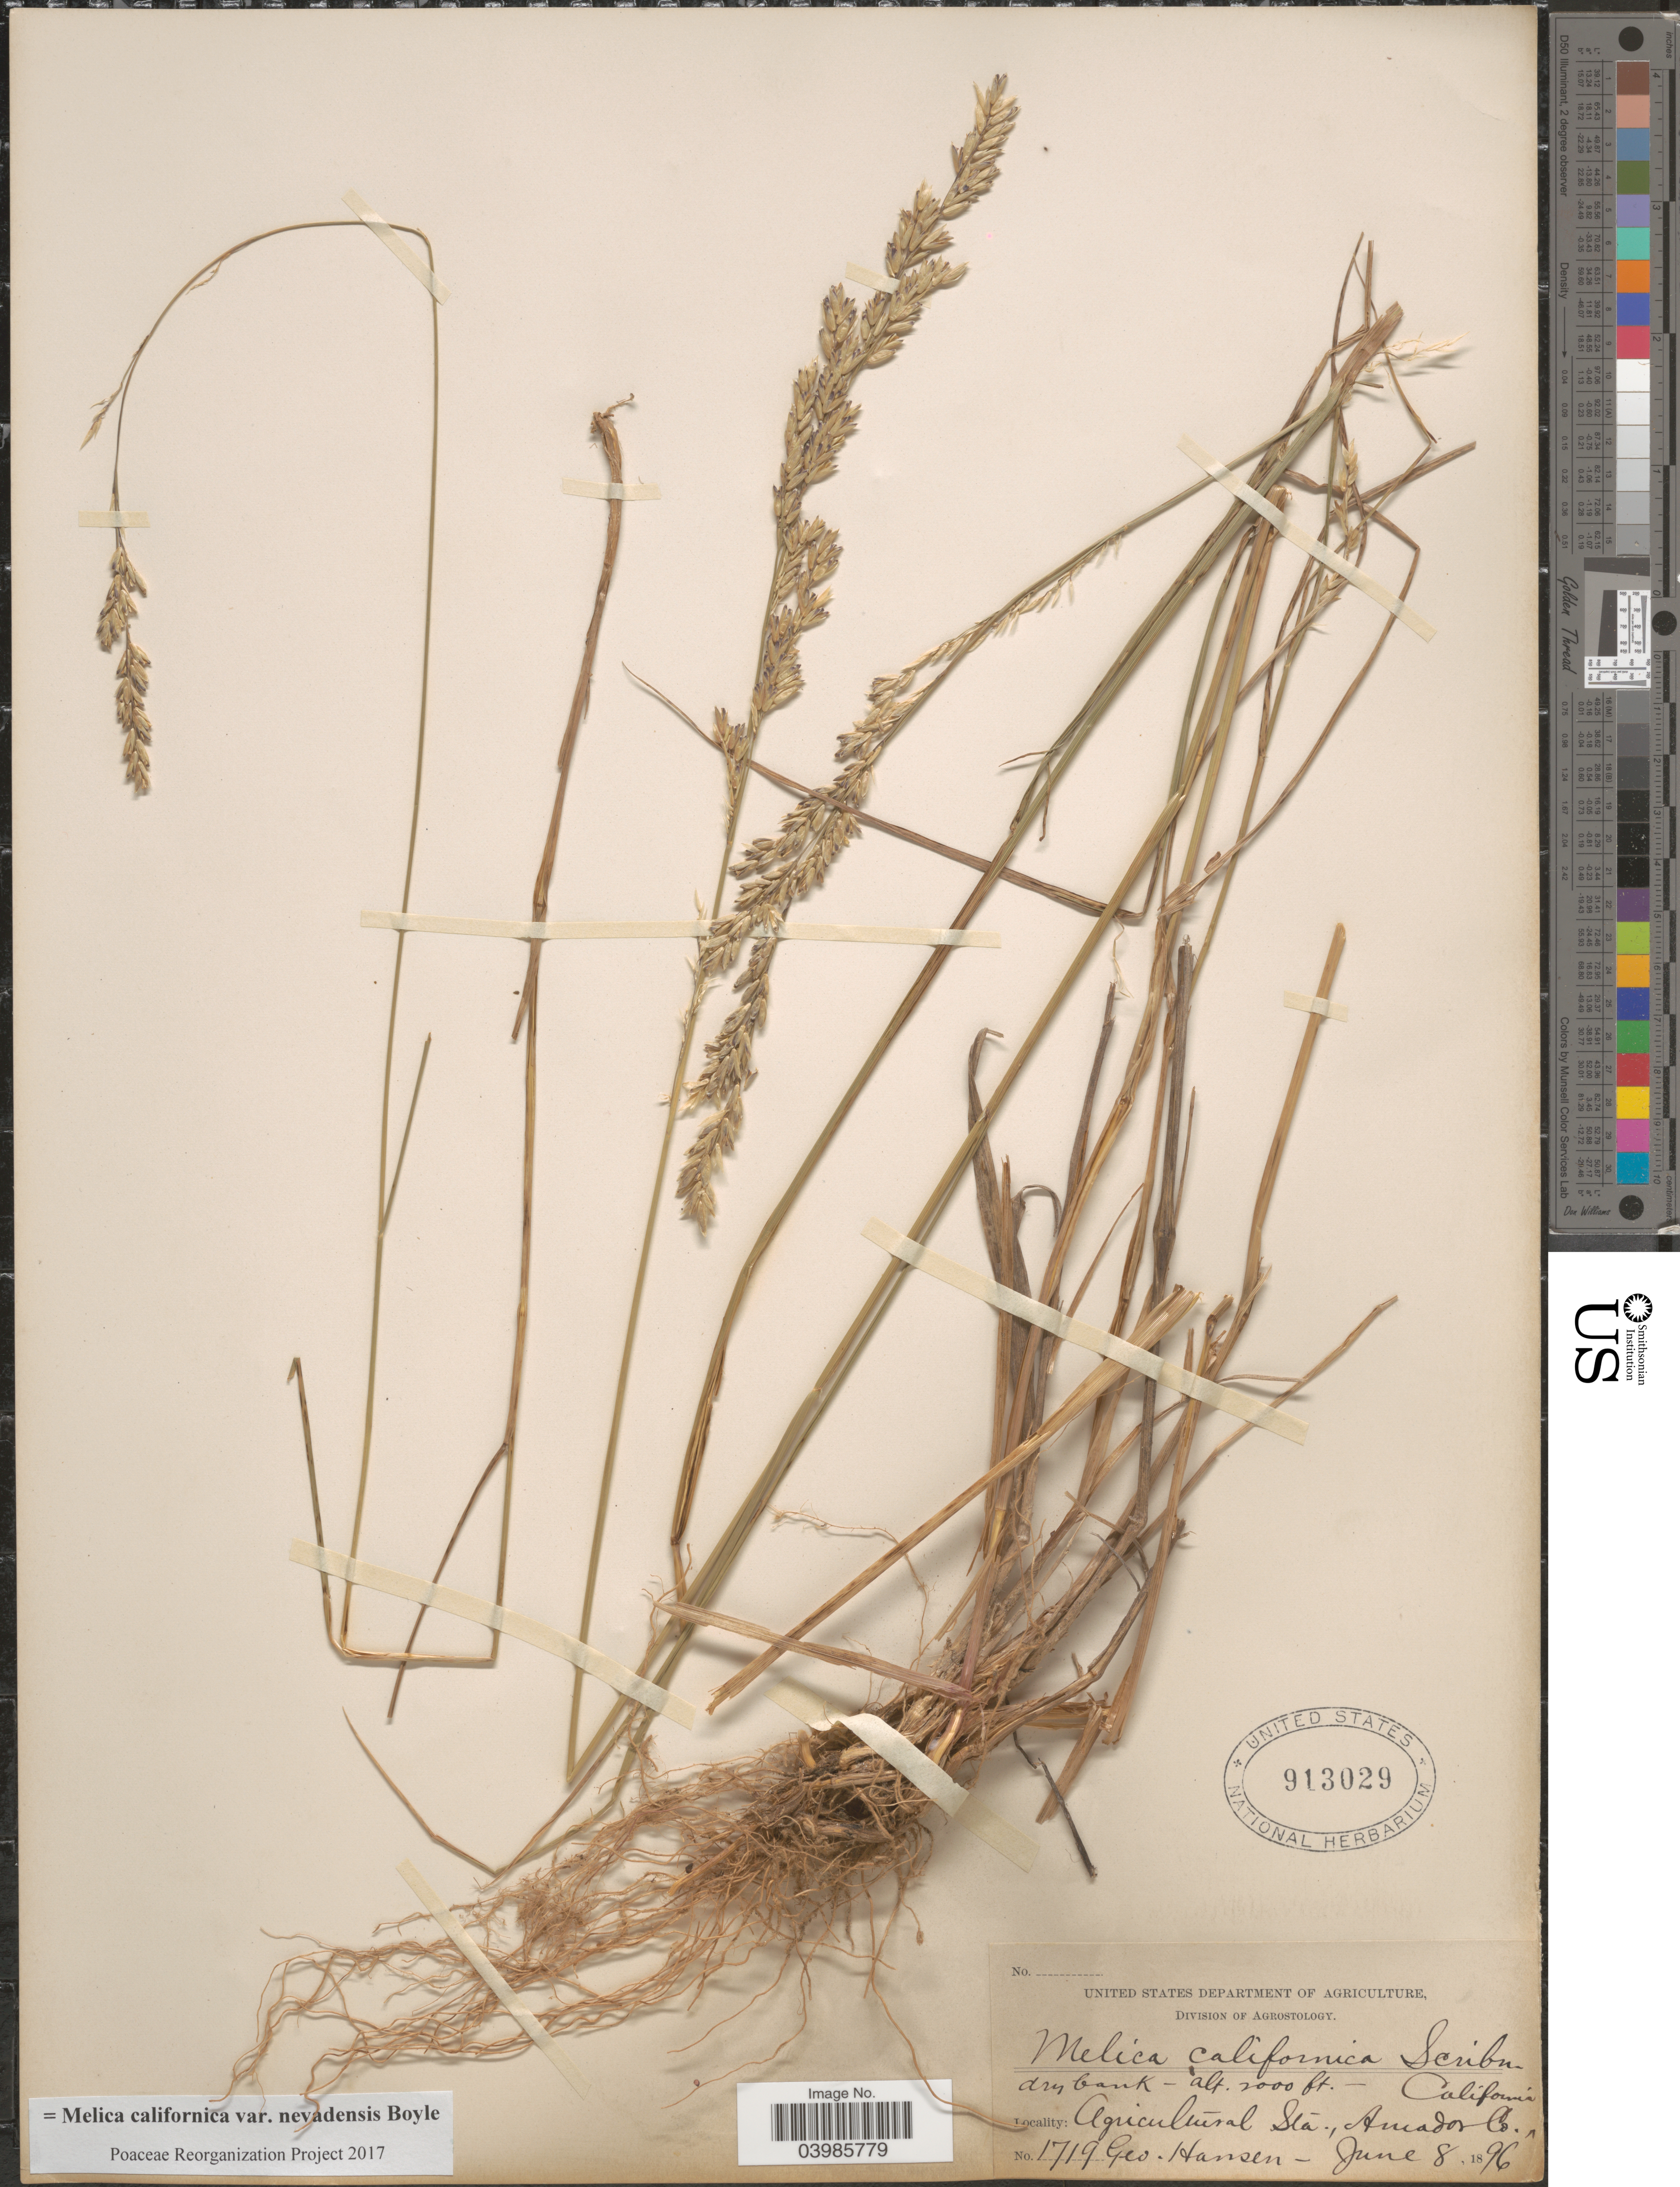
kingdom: Plantae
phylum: Tracheophyta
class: Liliopsida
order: Poales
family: Poaceae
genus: Melica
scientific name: Melica californica var. nevadensis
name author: Boyle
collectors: G. Hansen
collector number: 1719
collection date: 1896-06-08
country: United States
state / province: California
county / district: Amador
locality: Agricultural Sta. Amador Co.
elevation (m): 610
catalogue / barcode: US 913029